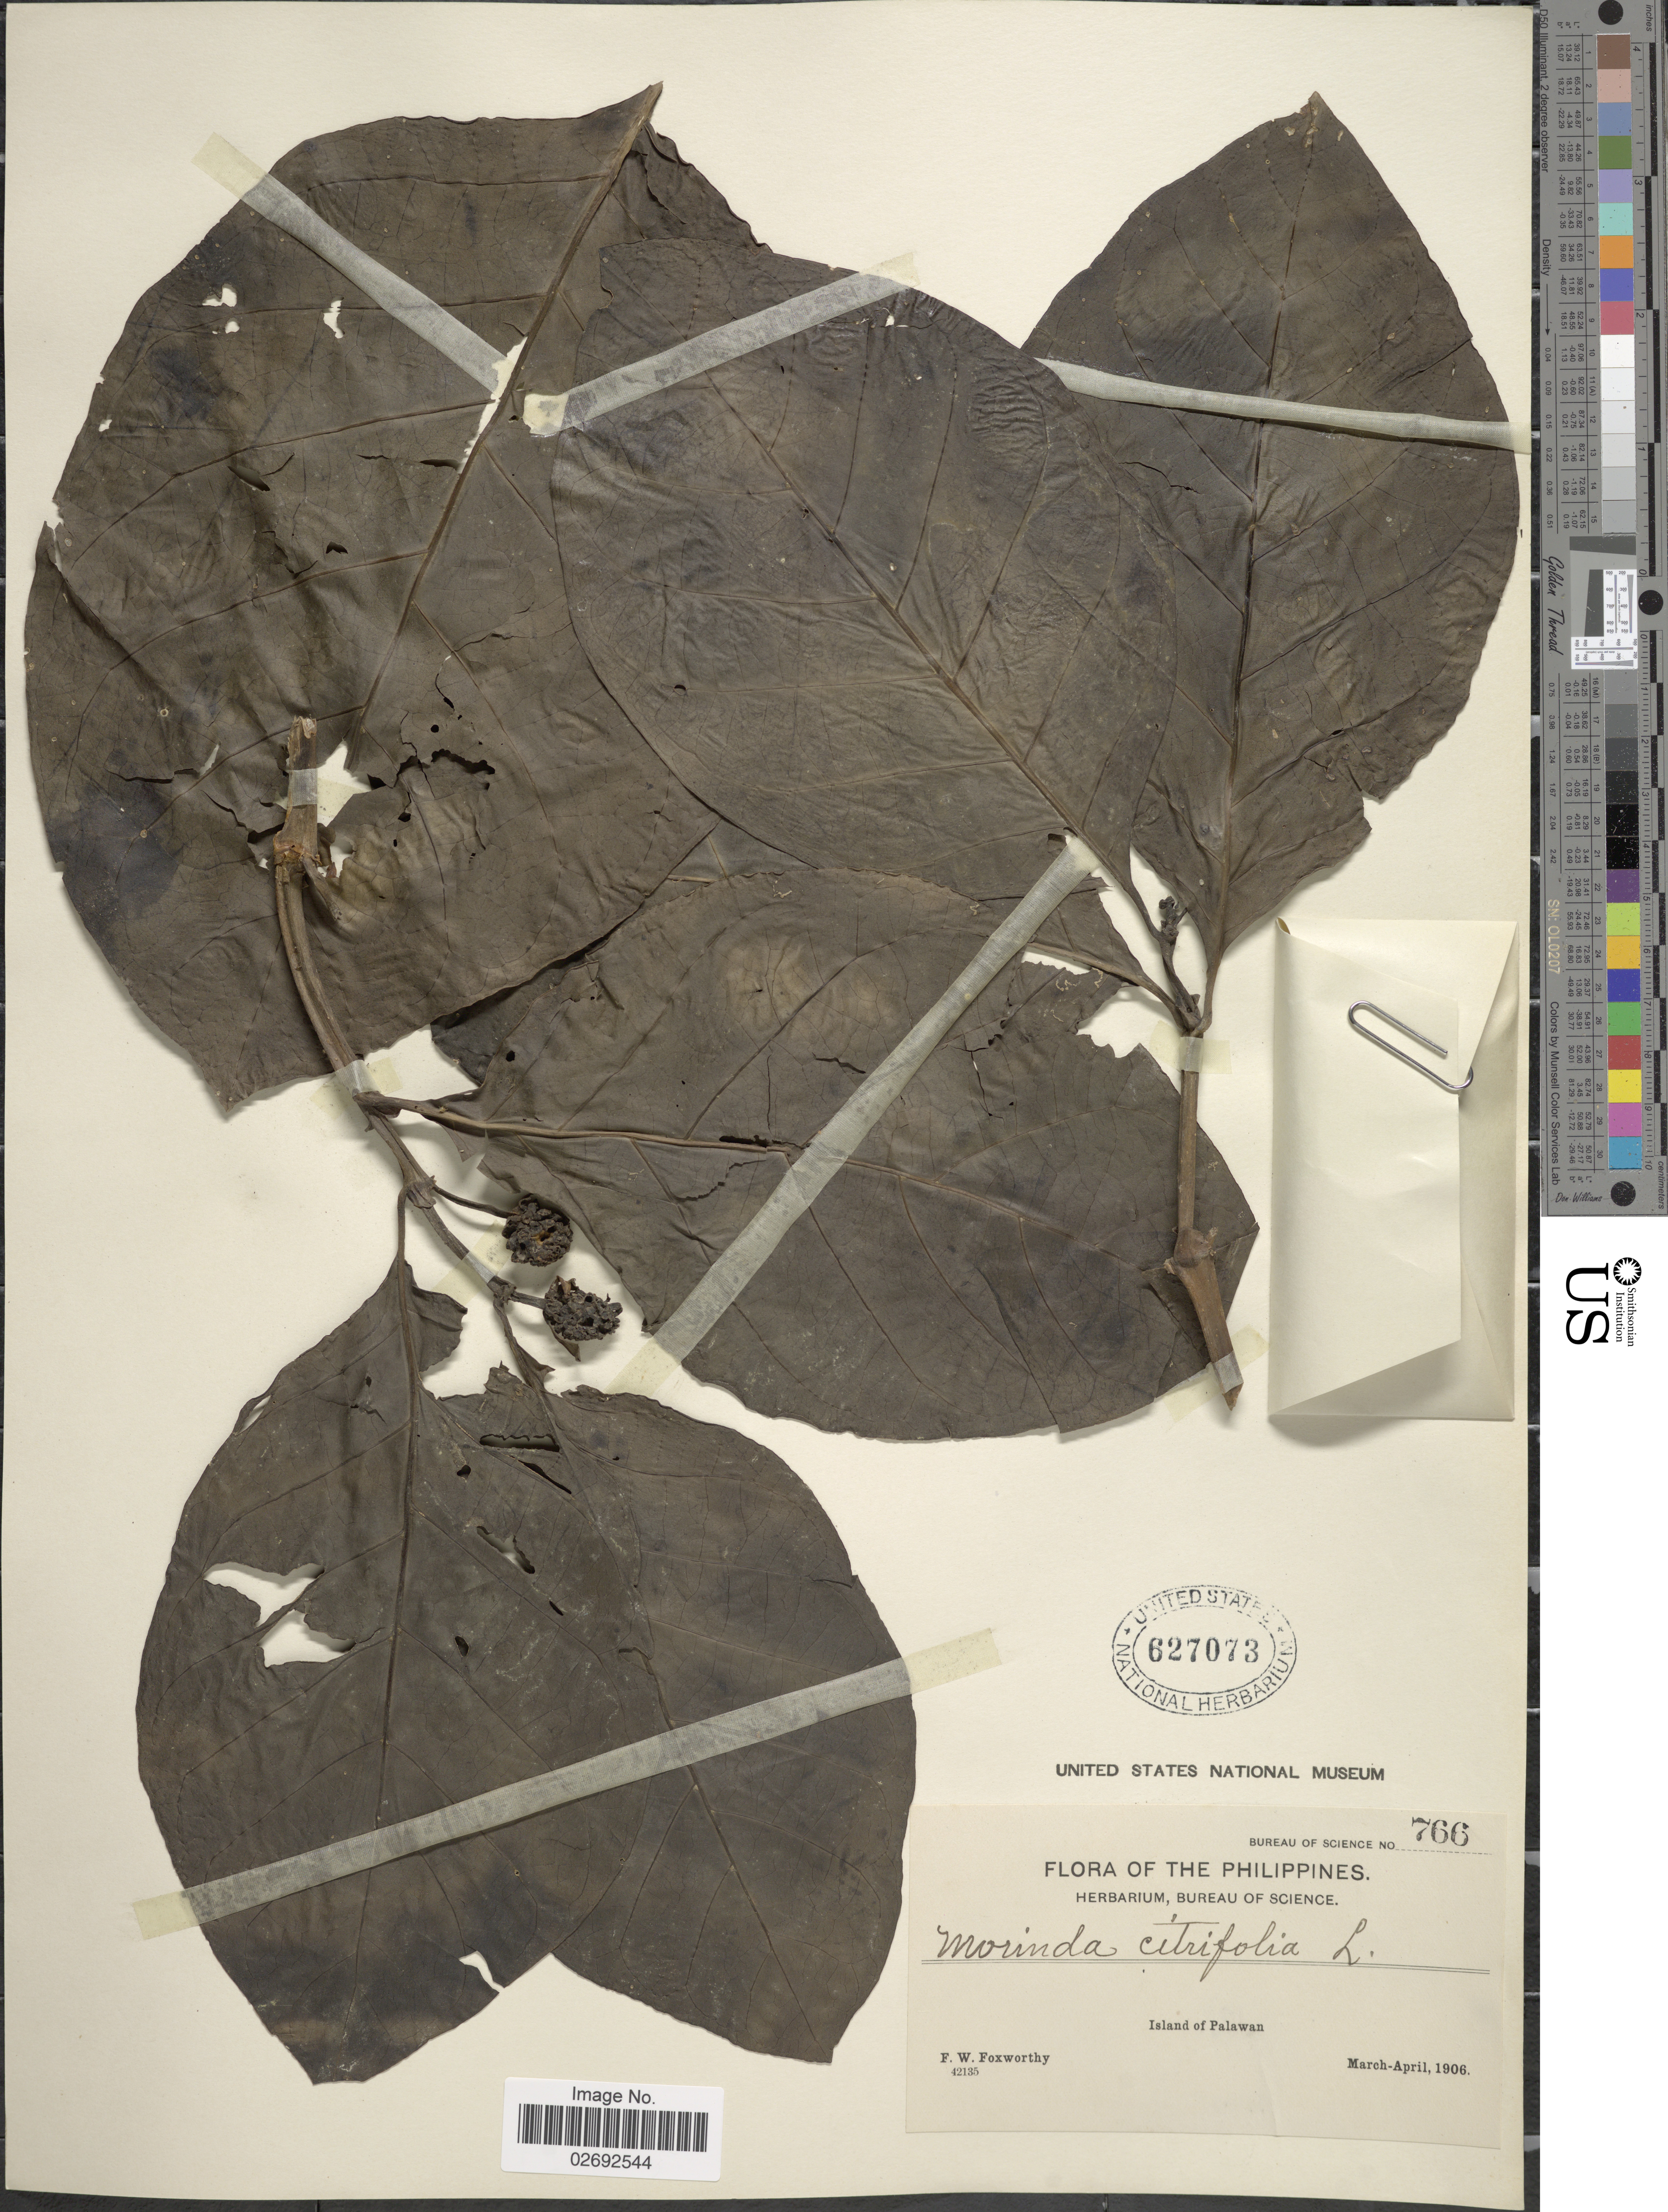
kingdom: Plantae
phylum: Tracheophyta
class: Magnoliopsida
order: Gentianales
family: Rubiaceae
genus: Morinda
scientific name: Morinda citrifolia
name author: L.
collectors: F. W. Foxworthy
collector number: Bureau of Science 766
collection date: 1906-03/1906-04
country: Philippines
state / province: Mimaropa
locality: Island of Palawan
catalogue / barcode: US 627073